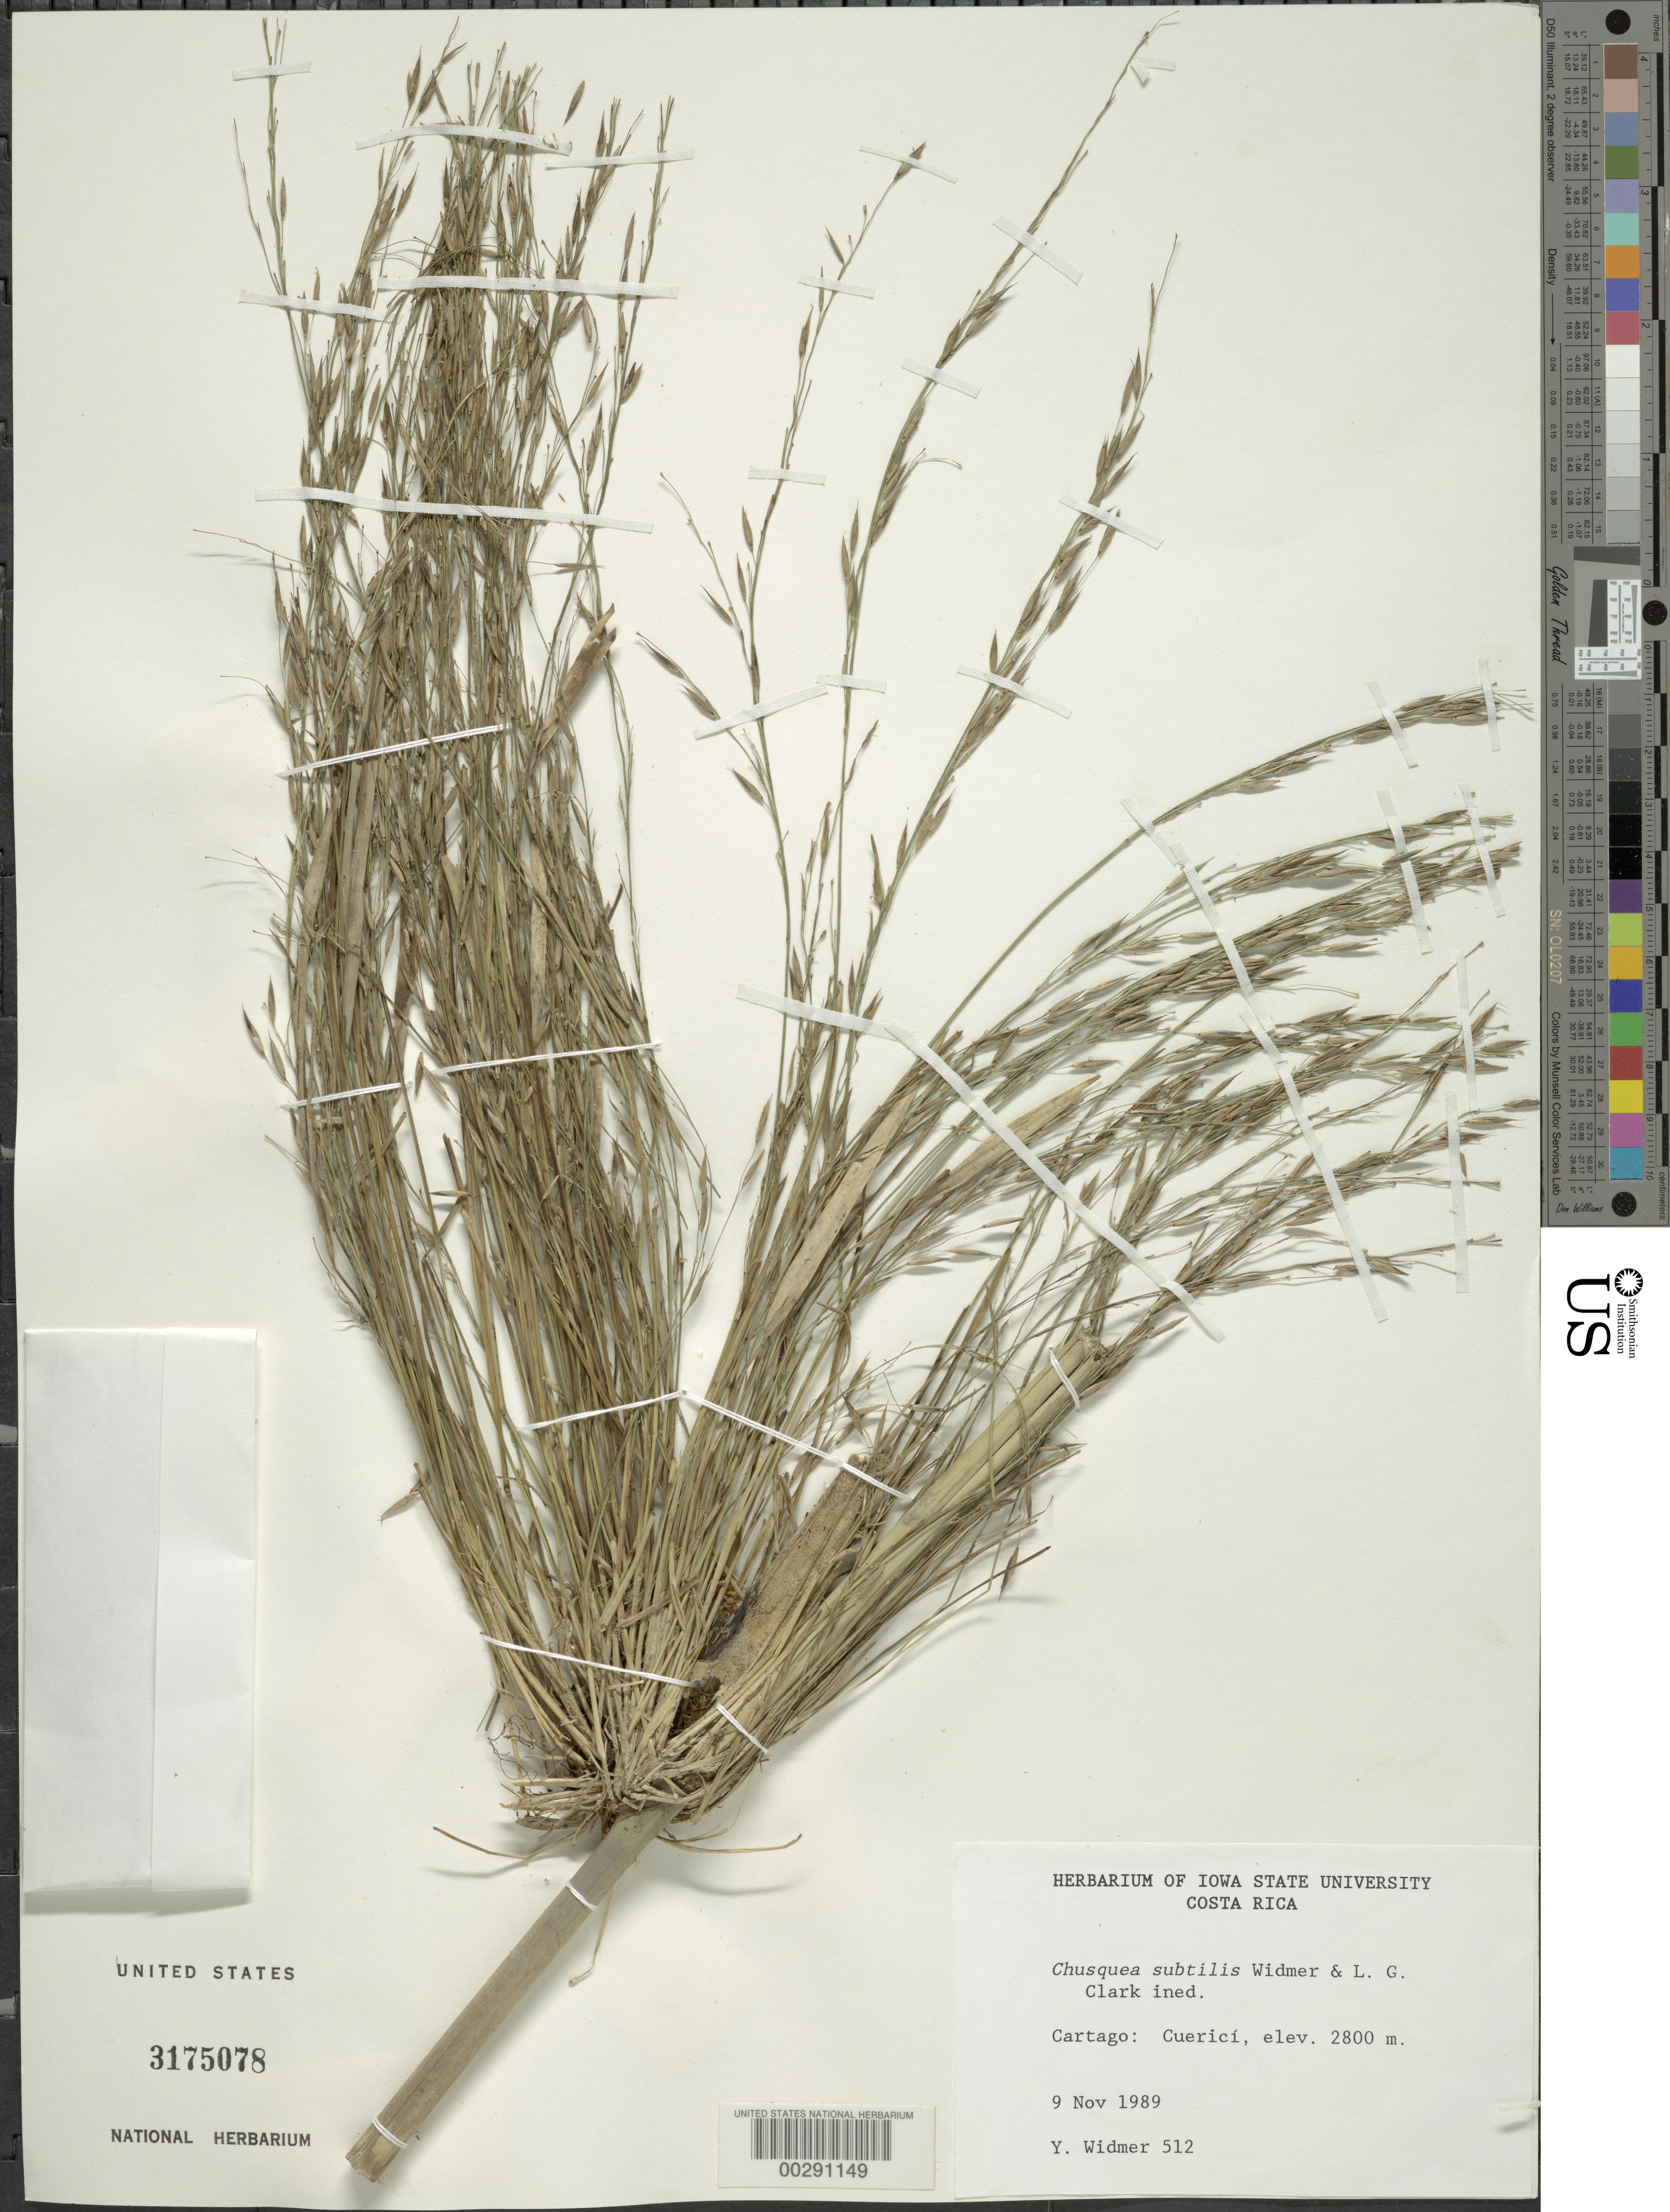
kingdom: Plantae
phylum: Tracheophyta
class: Liliopsida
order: Poales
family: Poaceae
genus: Chusquea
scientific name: Chusquea subtilis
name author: Y. Widmer & L.G. Clark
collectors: Y. Widmer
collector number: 512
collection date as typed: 09 Nov 1989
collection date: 1989-11-09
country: Costa Rica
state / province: Cartago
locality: Cuerici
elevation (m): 2800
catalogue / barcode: US 3175078